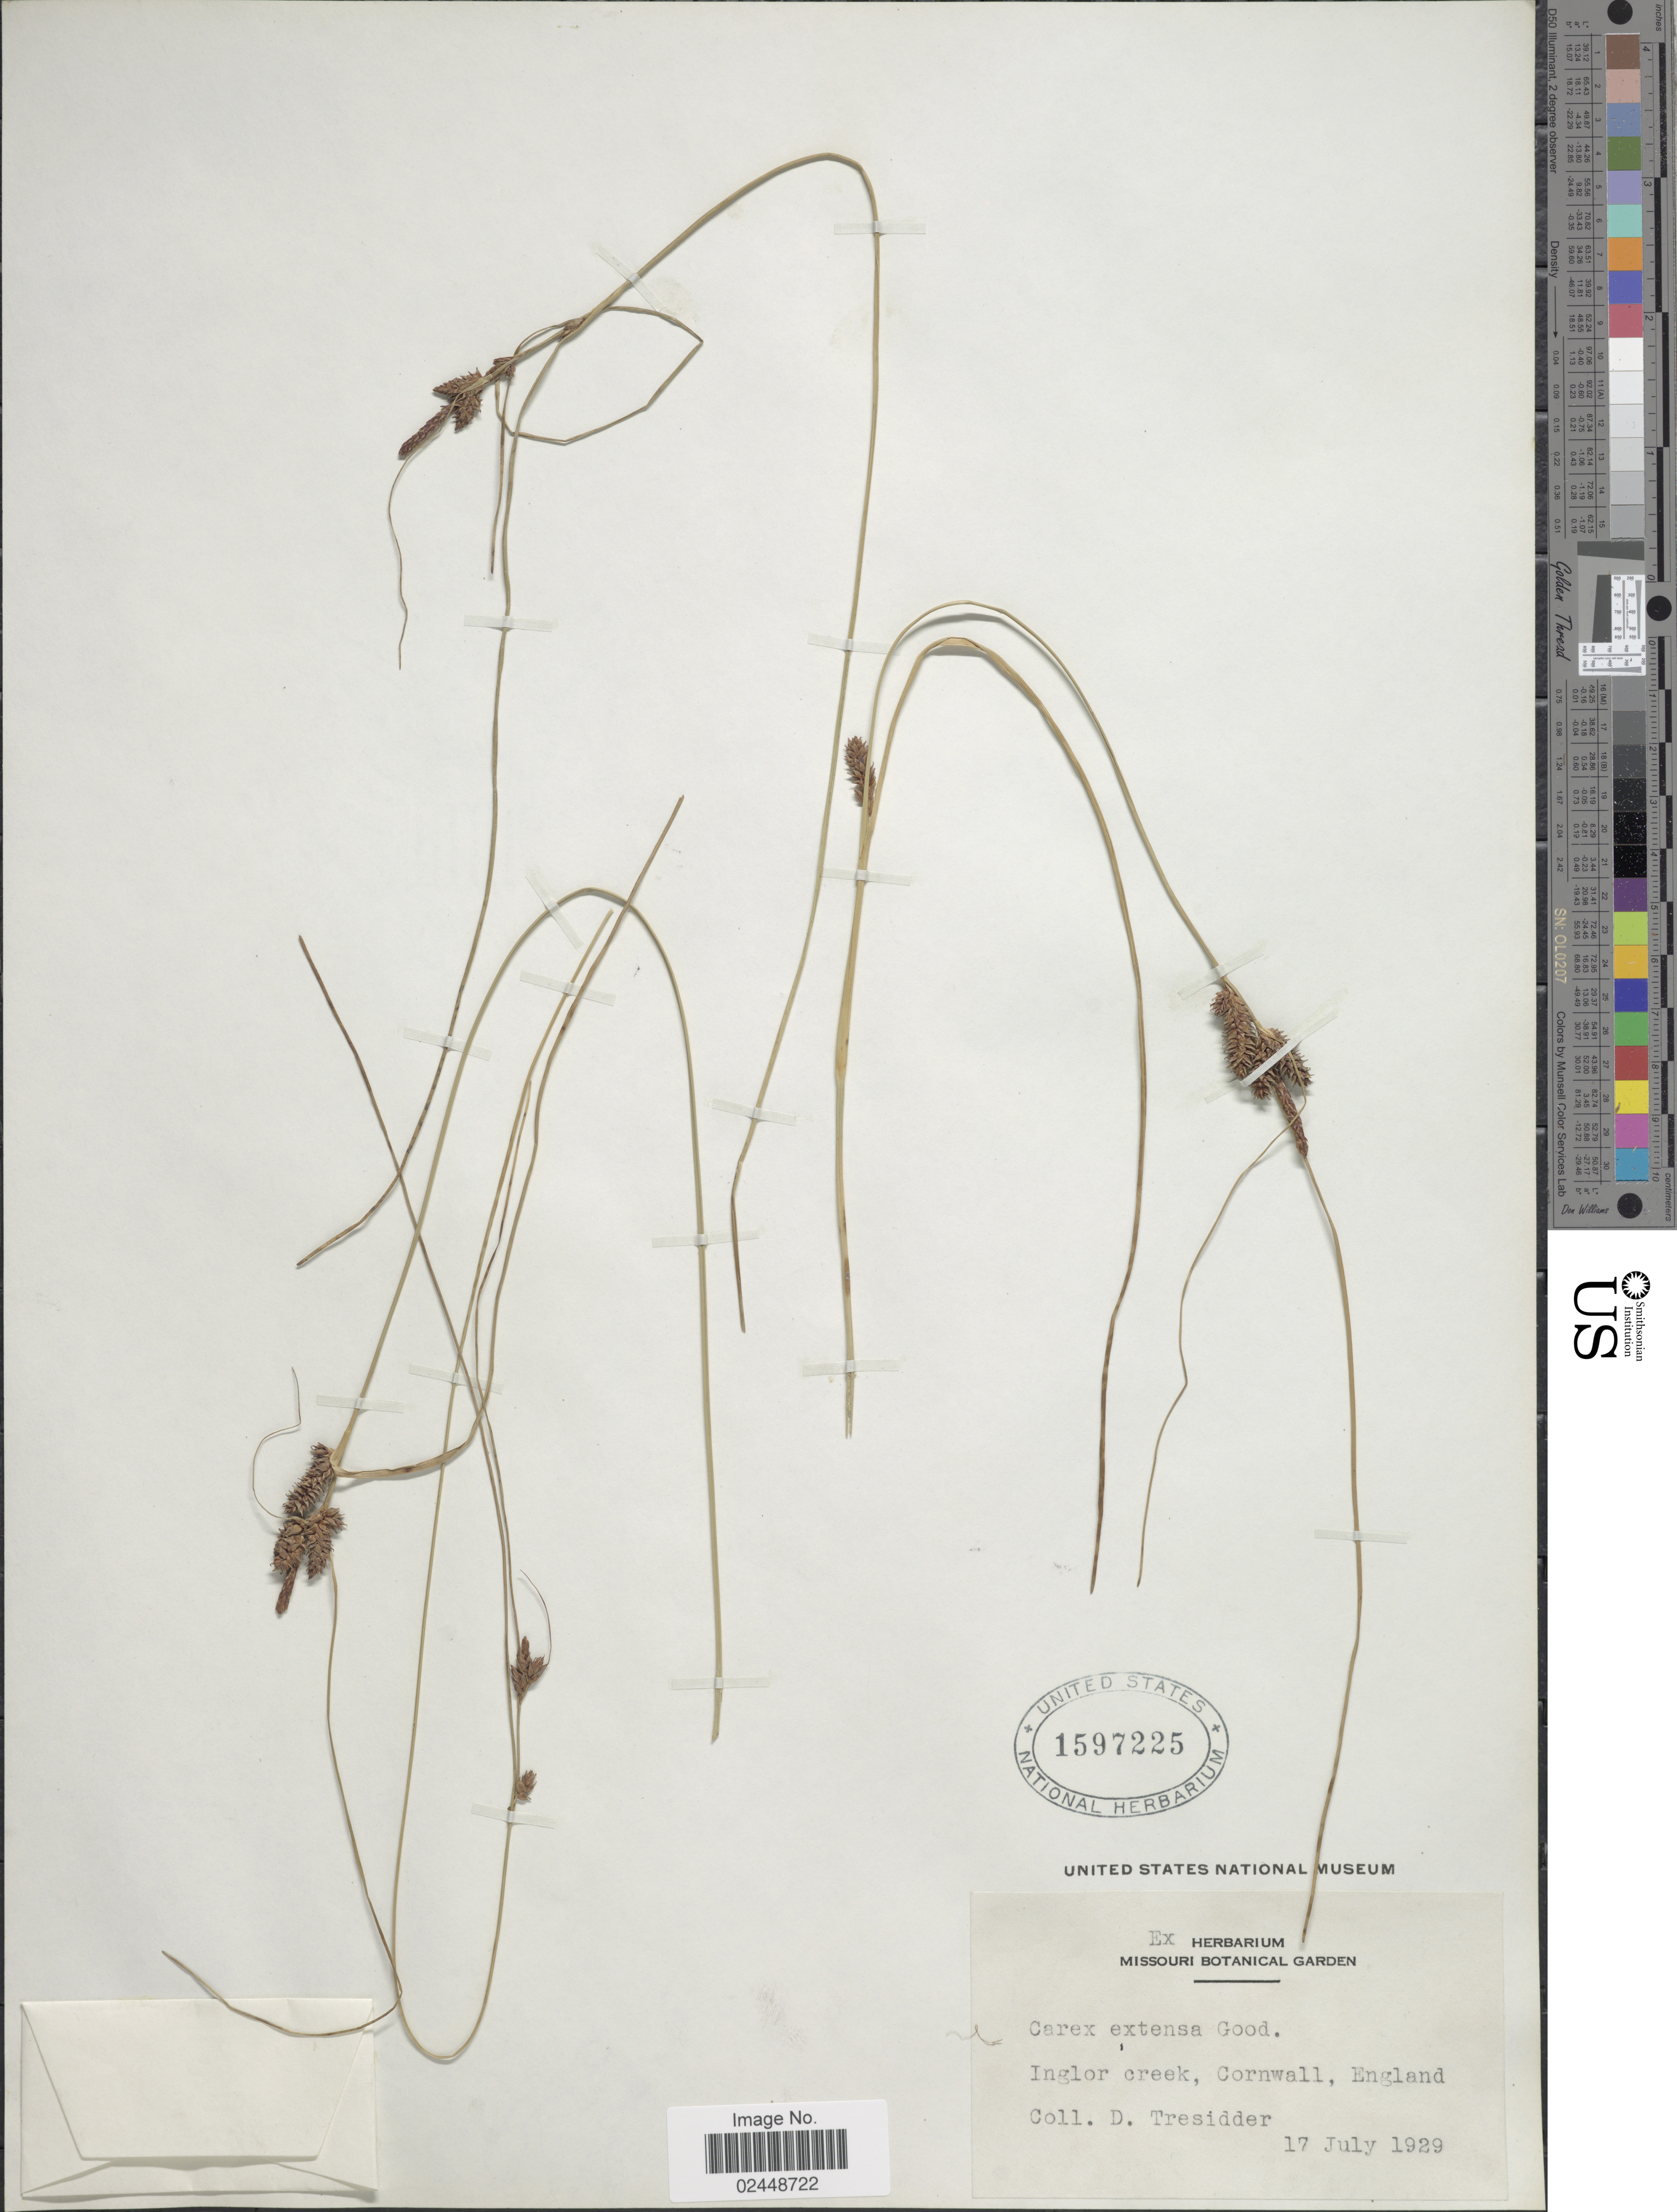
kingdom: Plantae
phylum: Tracheophyta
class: Liliopsida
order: Poales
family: Cyperaceae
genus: Carex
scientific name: Carex extensa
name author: Gooden.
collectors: D. Tresidder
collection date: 1929-07-17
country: United Kingdom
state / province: England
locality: Inglor creek, Cornwall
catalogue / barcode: US 1597225